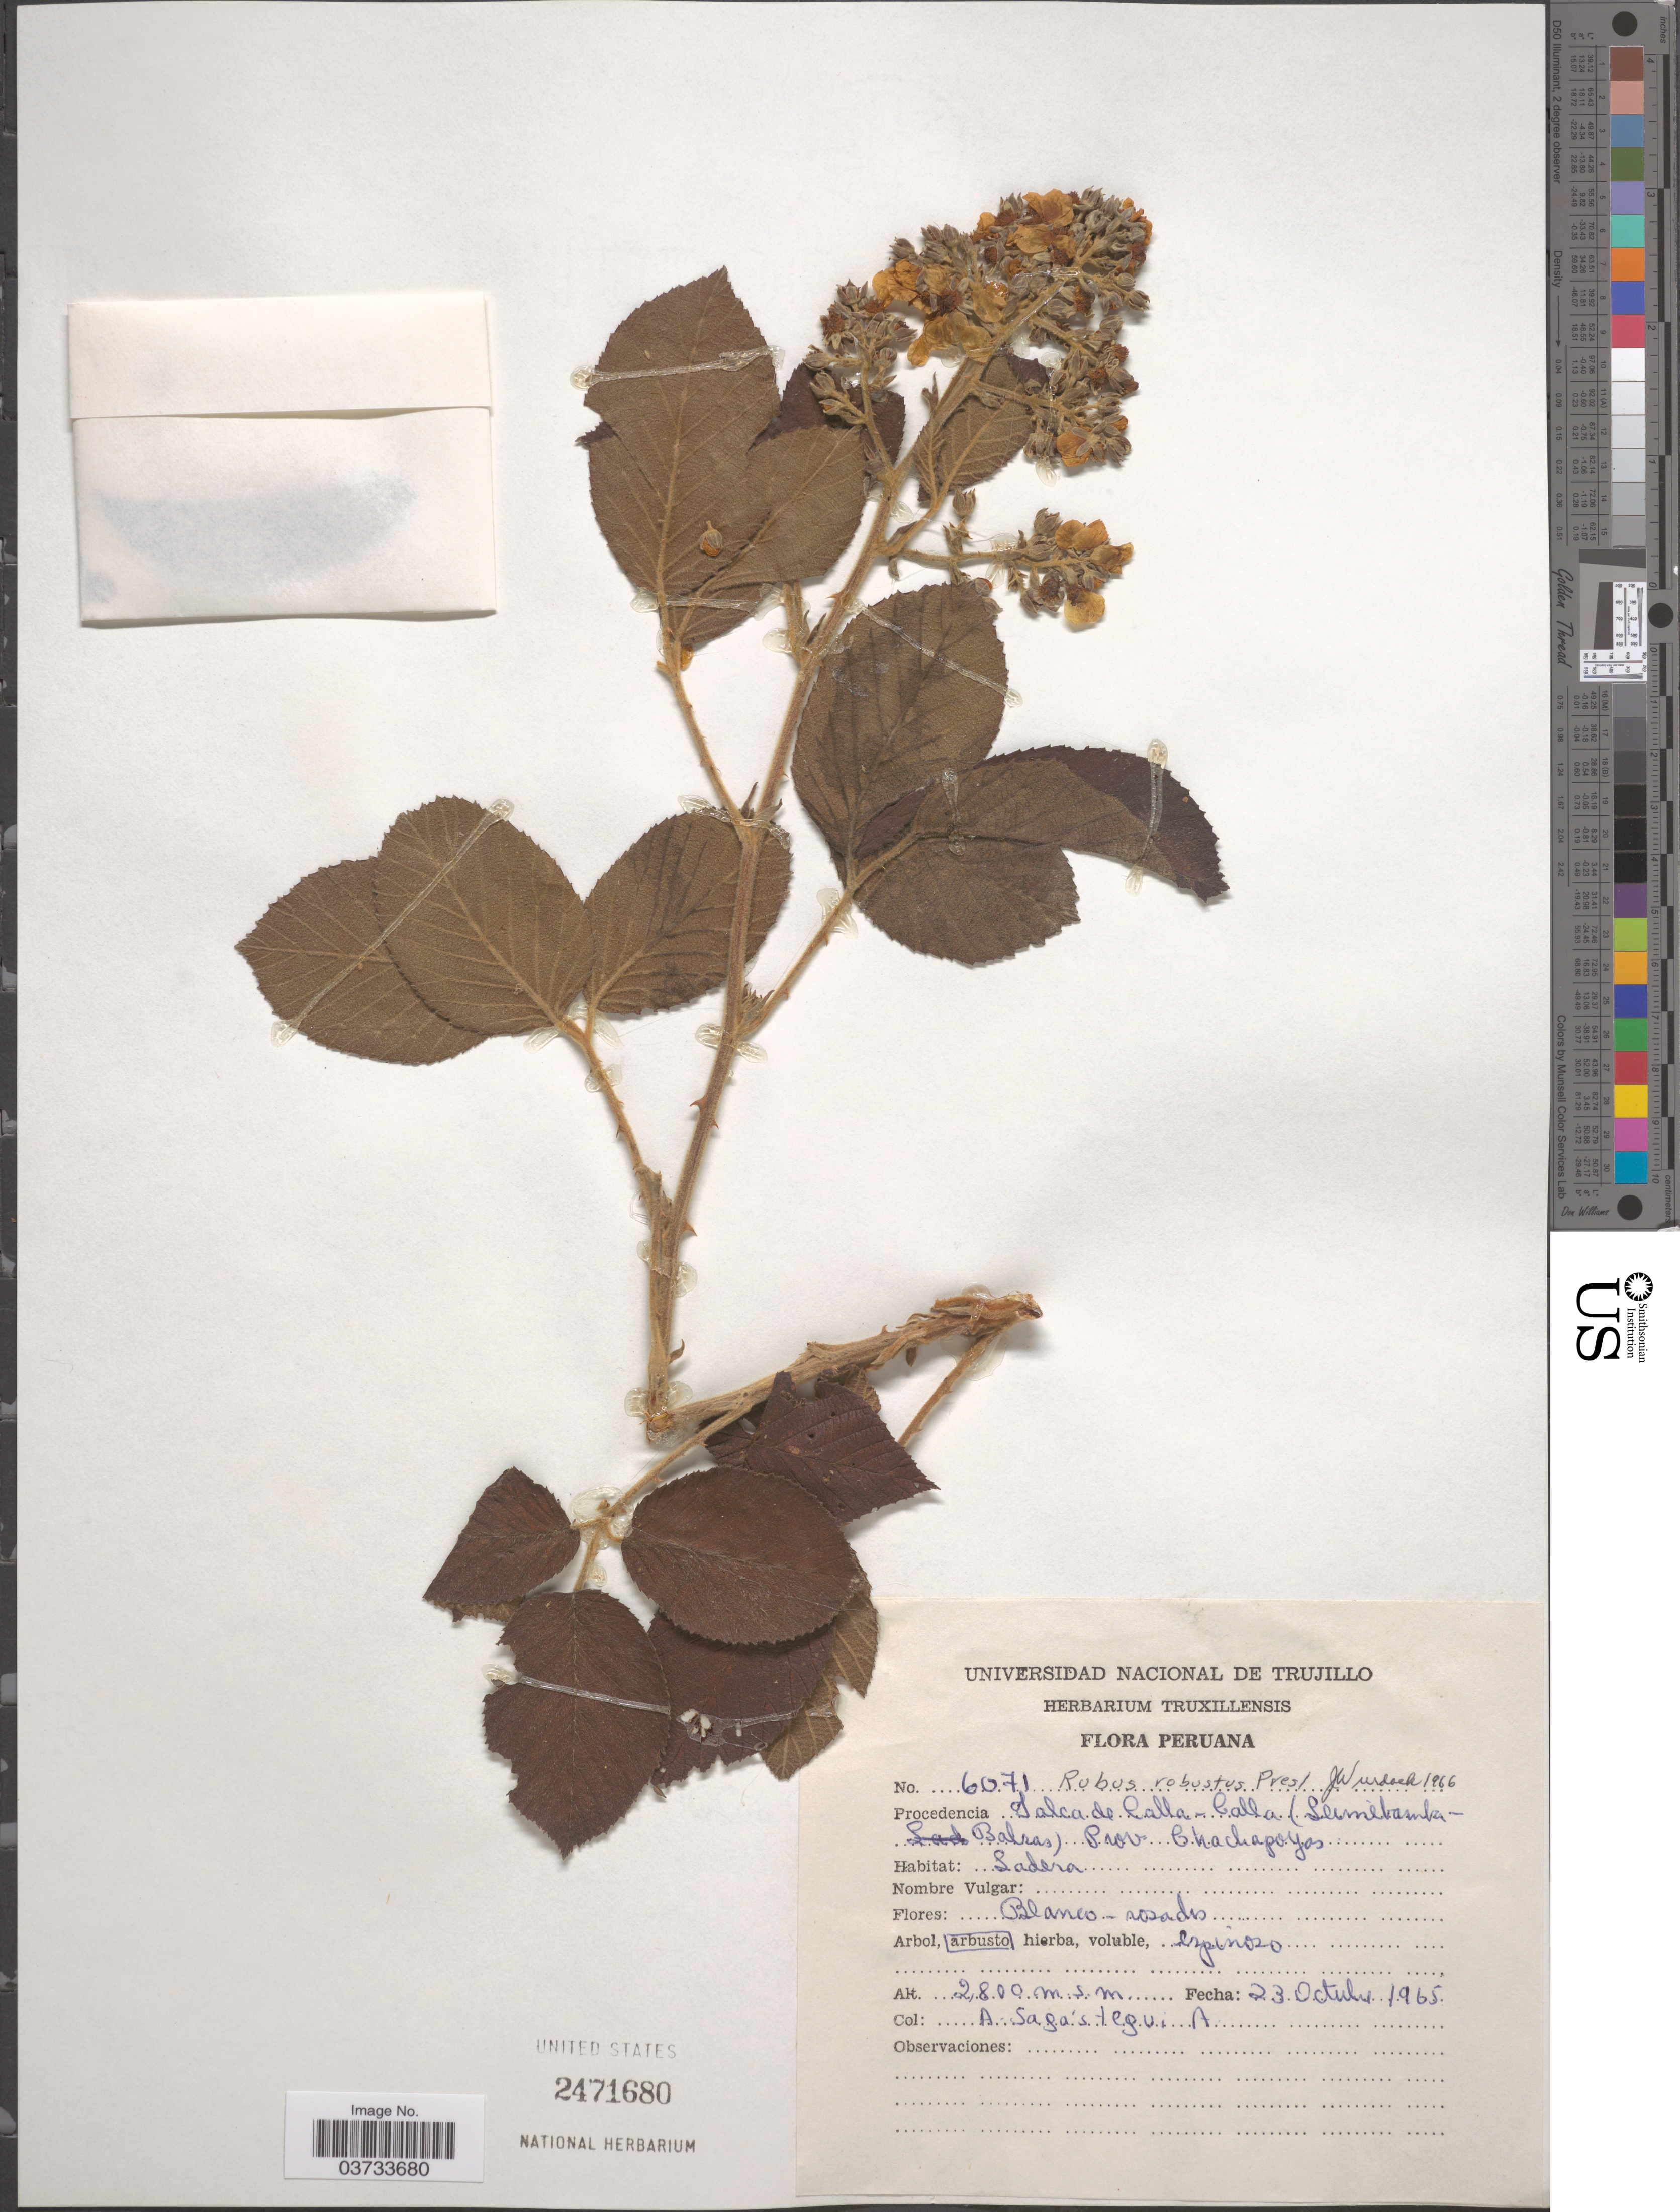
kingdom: Plantae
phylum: Tracheophyta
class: Magnoliopsida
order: Rosales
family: Rosaceae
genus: Rubus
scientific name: Rubus robustus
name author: C. Presl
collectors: A. Sagástegui A.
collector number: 6071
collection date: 1965-10-23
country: Peru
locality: Talca de Calla-Calla (Leimebamba-Balzas) Prov. Chachapoyas.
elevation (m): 2800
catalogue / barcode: US 2471680